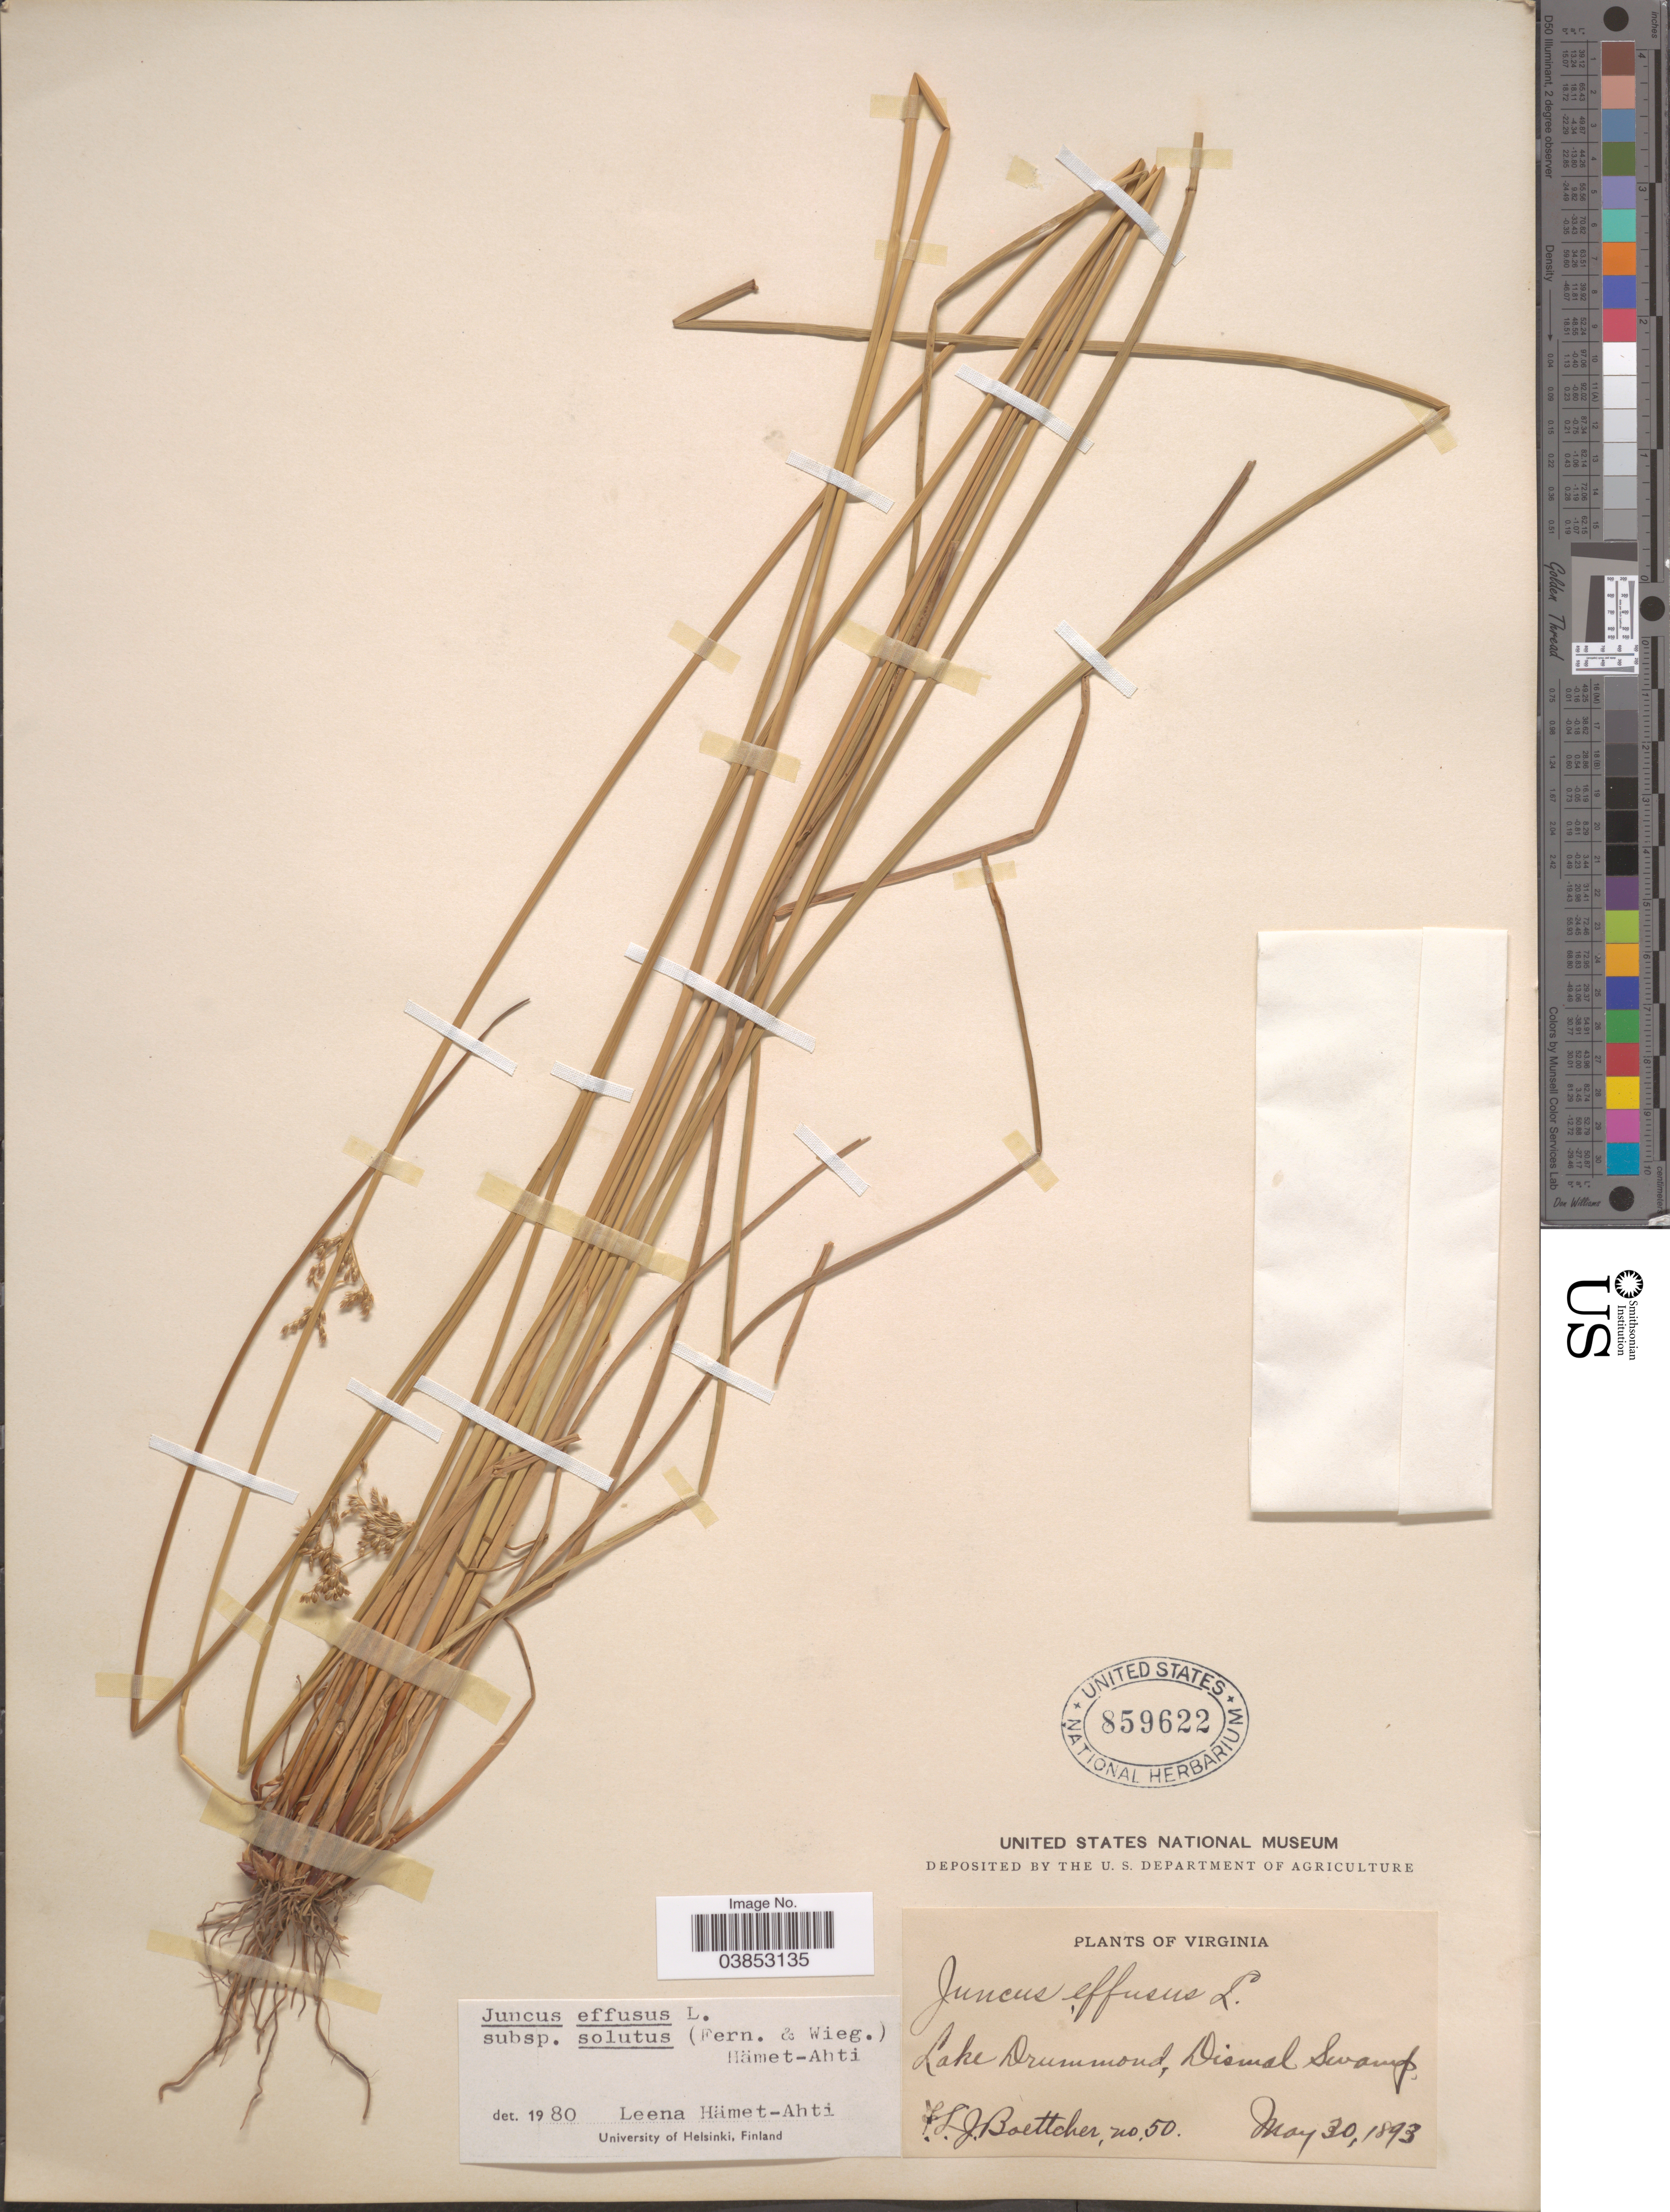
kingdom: Plantae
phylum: Tracheophyta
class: Liliopsida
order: Poales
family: Juncaceae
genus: Juncus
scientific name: Juncus effusus var. solutus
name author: Fernald & Wiegand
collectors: F. Boettcher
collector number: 50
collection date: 1893-05-30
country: United States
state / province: Virginia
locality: Lake Drummond, Dismal Swamp.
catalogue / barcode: US 859622